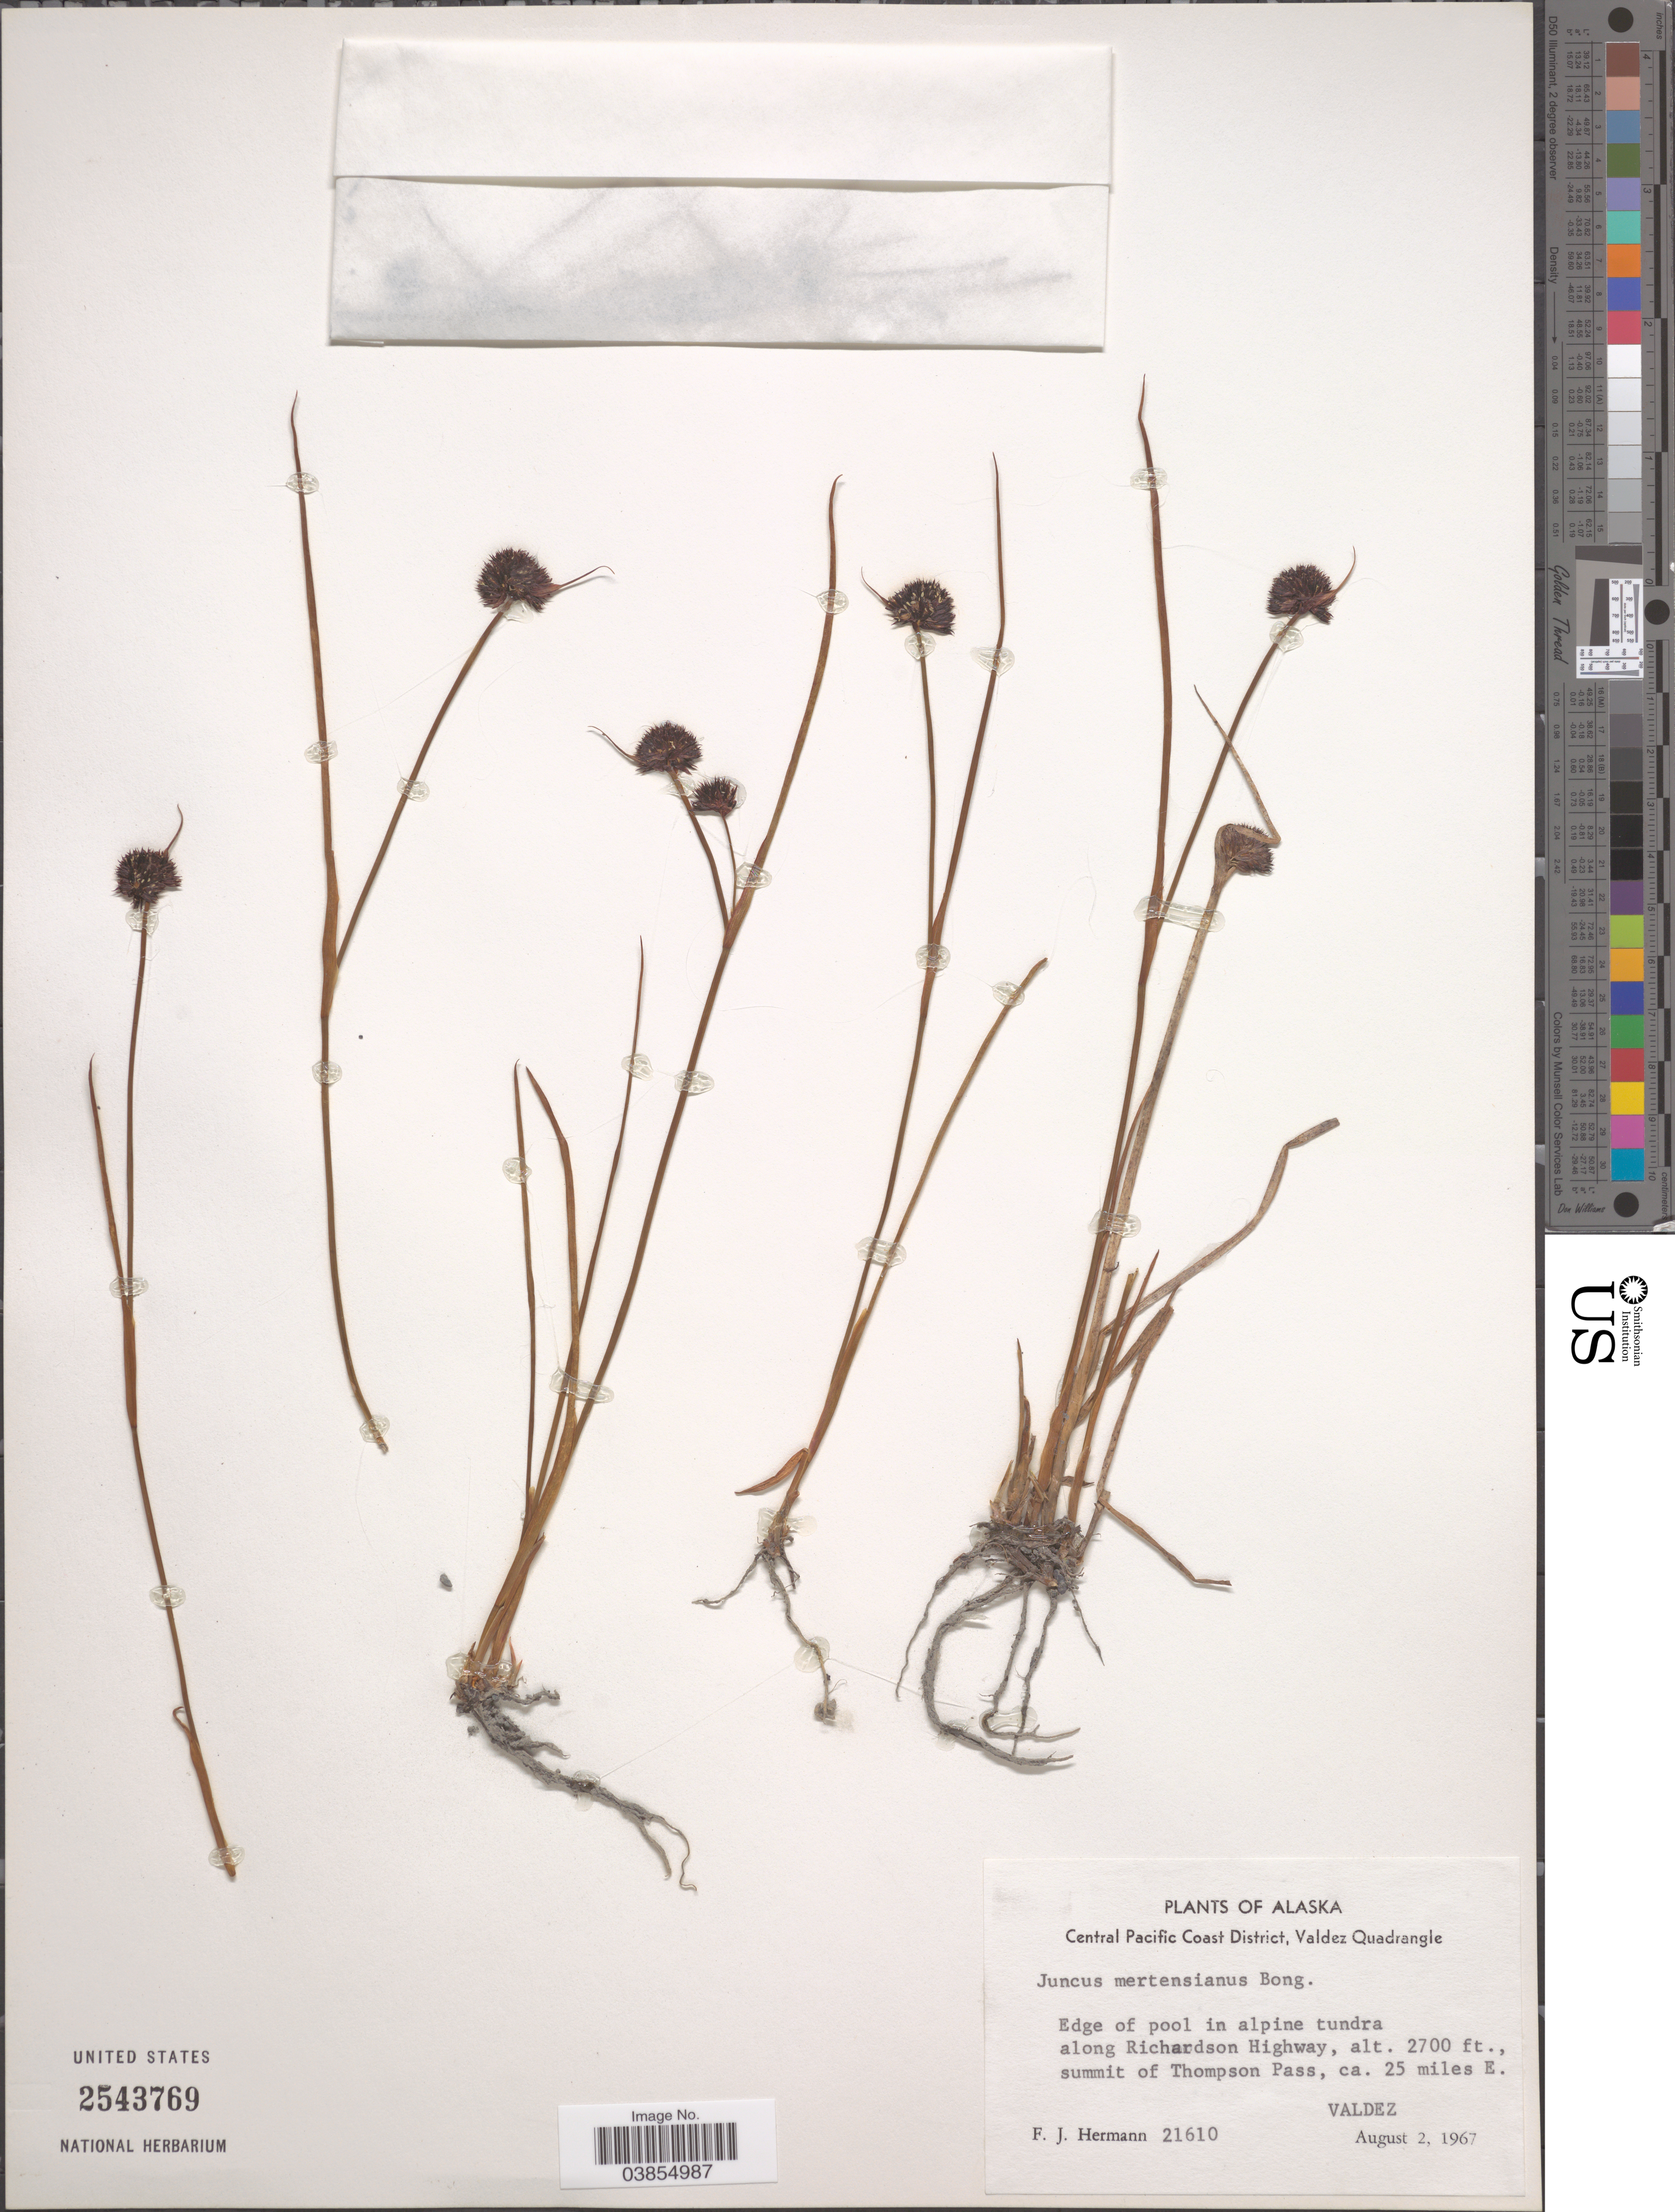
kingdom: Plantae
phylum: Tracheophyta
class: Liliopsida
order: Poales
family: Juncaceae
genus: Juncus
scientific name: Juncus mertensianus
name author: Bong.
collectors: F. J. Hermann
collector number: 21610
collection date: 1967-08-02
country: United States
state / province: Alaska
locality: Central Pacific Coast District, Valdez Quadrangle. Edge of pool in alpine tundra along Richardson Highway, summit of Thompson Pass, ca. 25 miles E. Valdez.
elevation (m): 823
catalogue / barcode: US 2543769